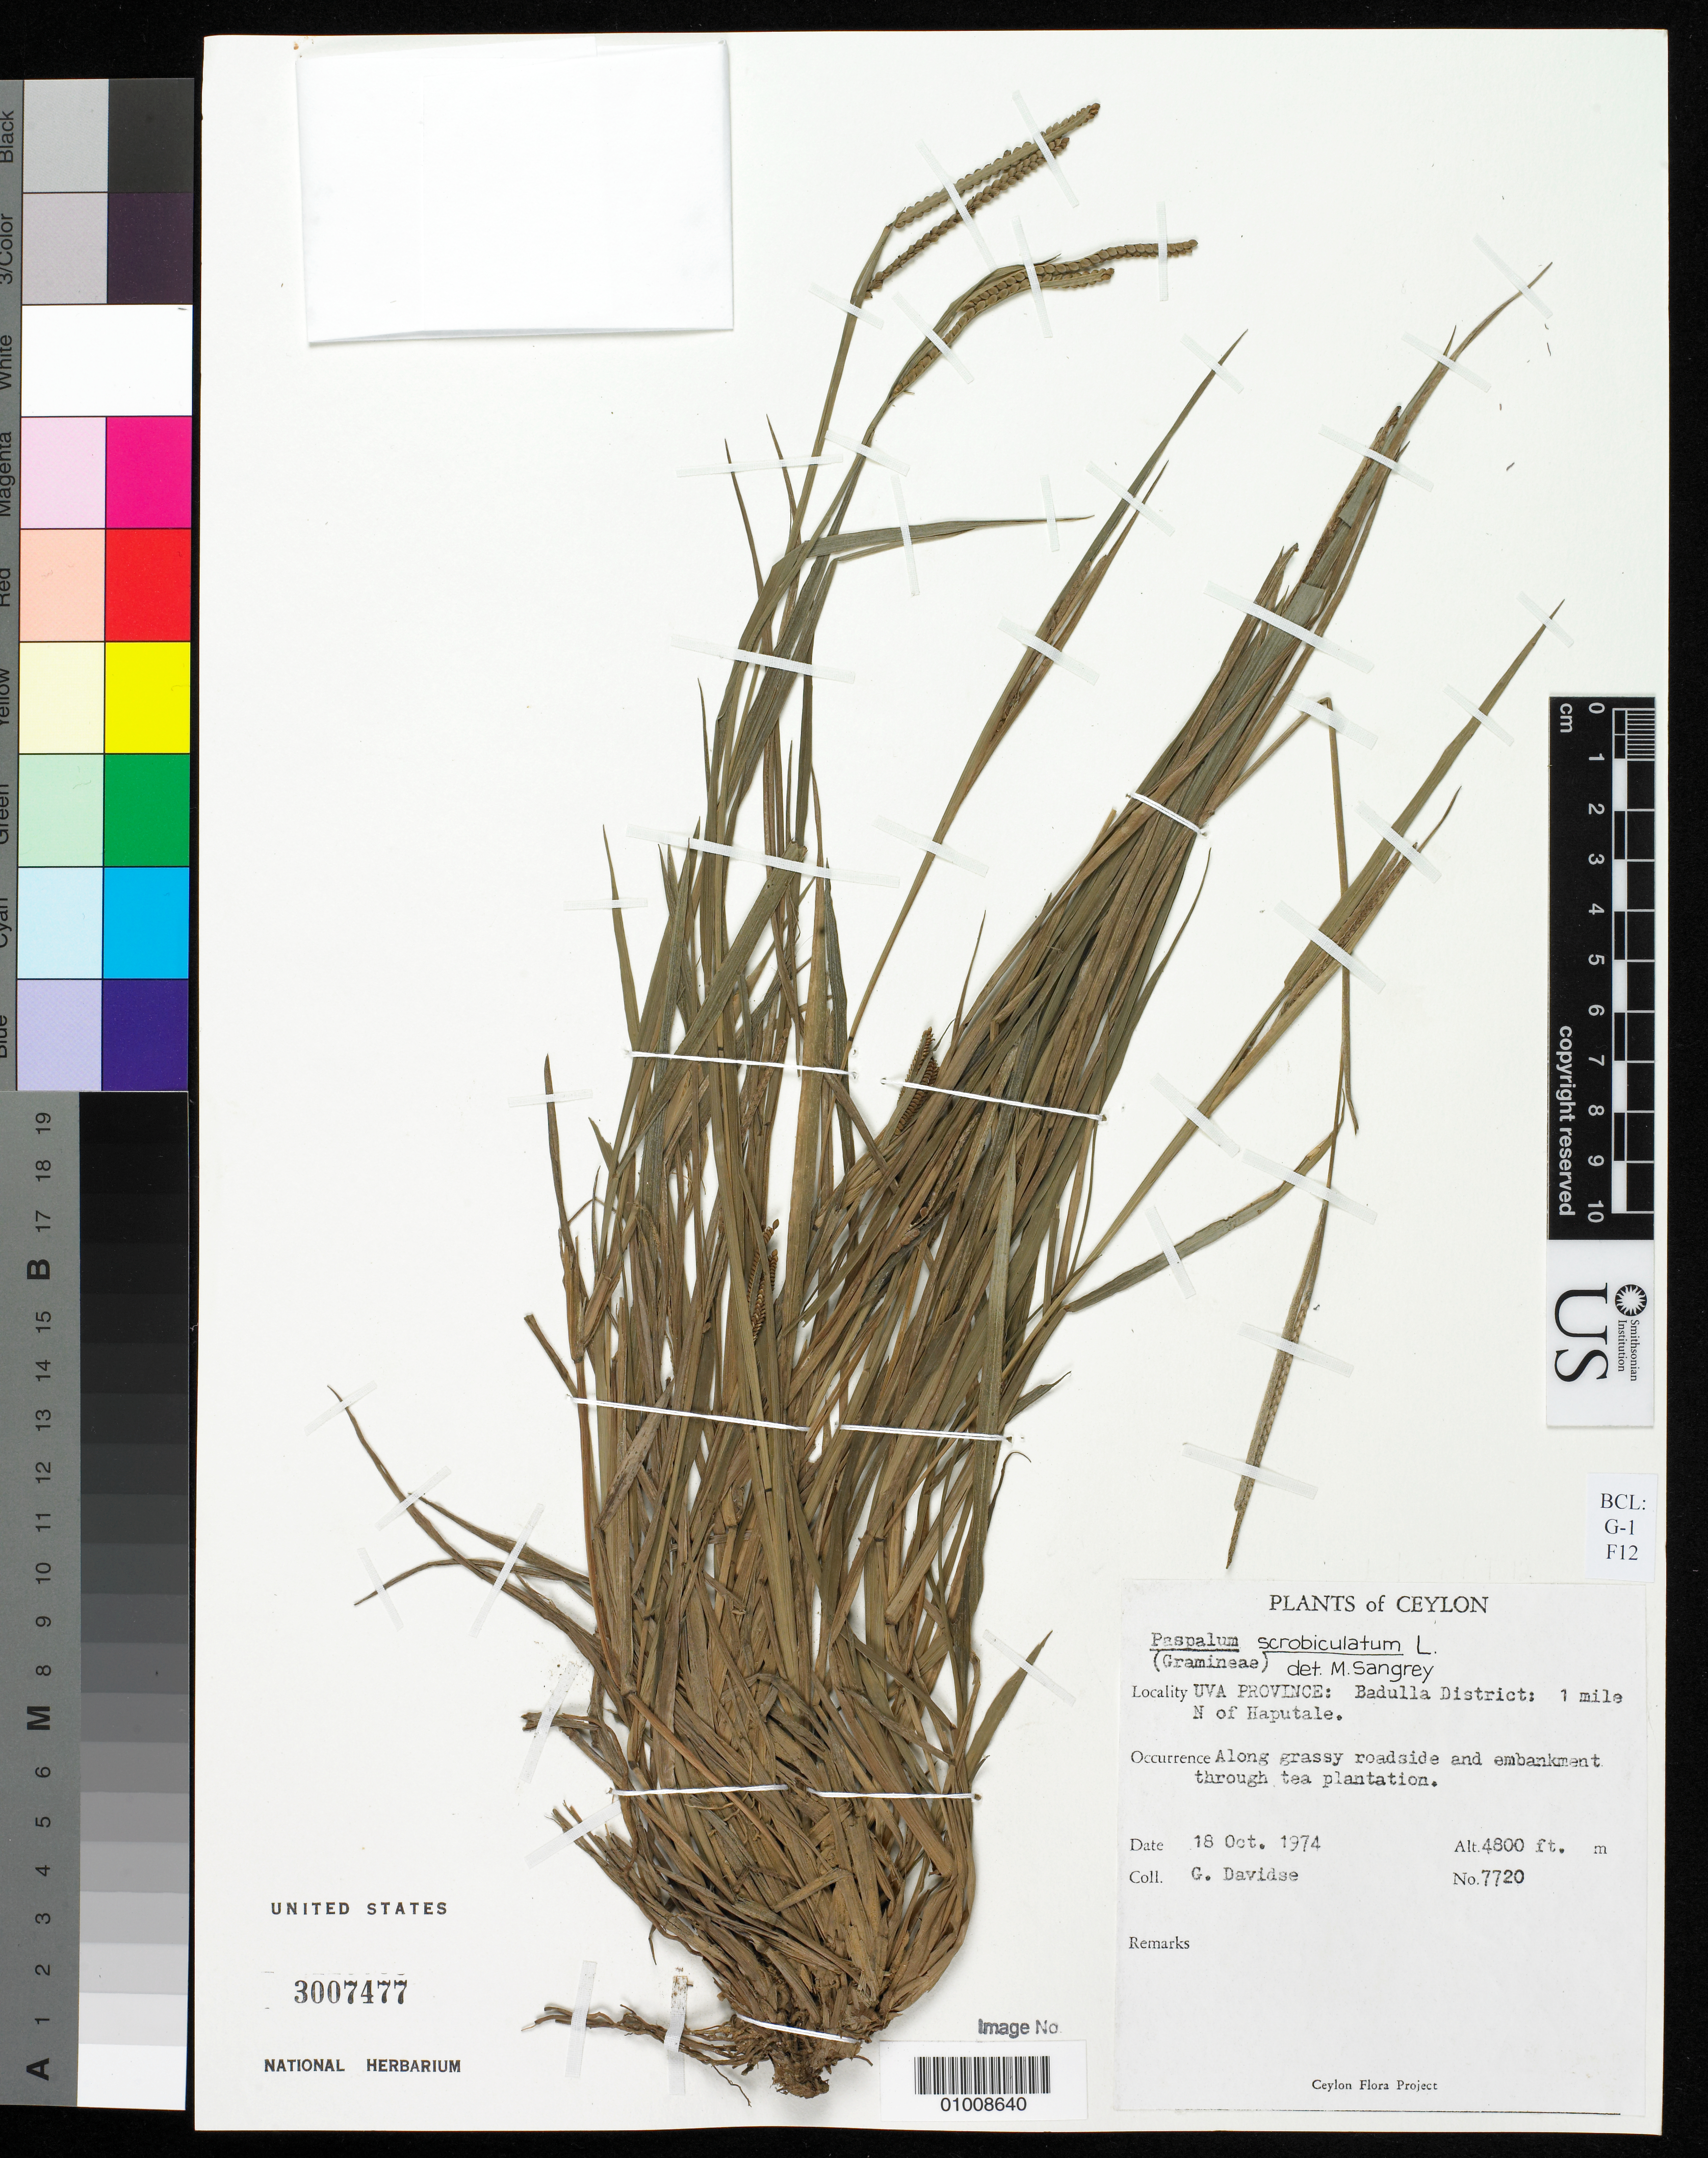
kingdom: Plantae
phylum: Tracheophyta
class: Liliopsida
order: Poales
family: Poaceae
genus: Paspalum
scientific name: Paspalum scrobiculatum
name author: L.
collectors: G. Davidse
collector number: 7720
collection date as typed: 18 Oct 1974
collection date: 1974-10-18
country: Sri Lanka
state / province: Uva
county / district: Badulla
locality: N of Haputale, on tea plantation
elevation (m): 1463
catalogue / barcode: US 3007477